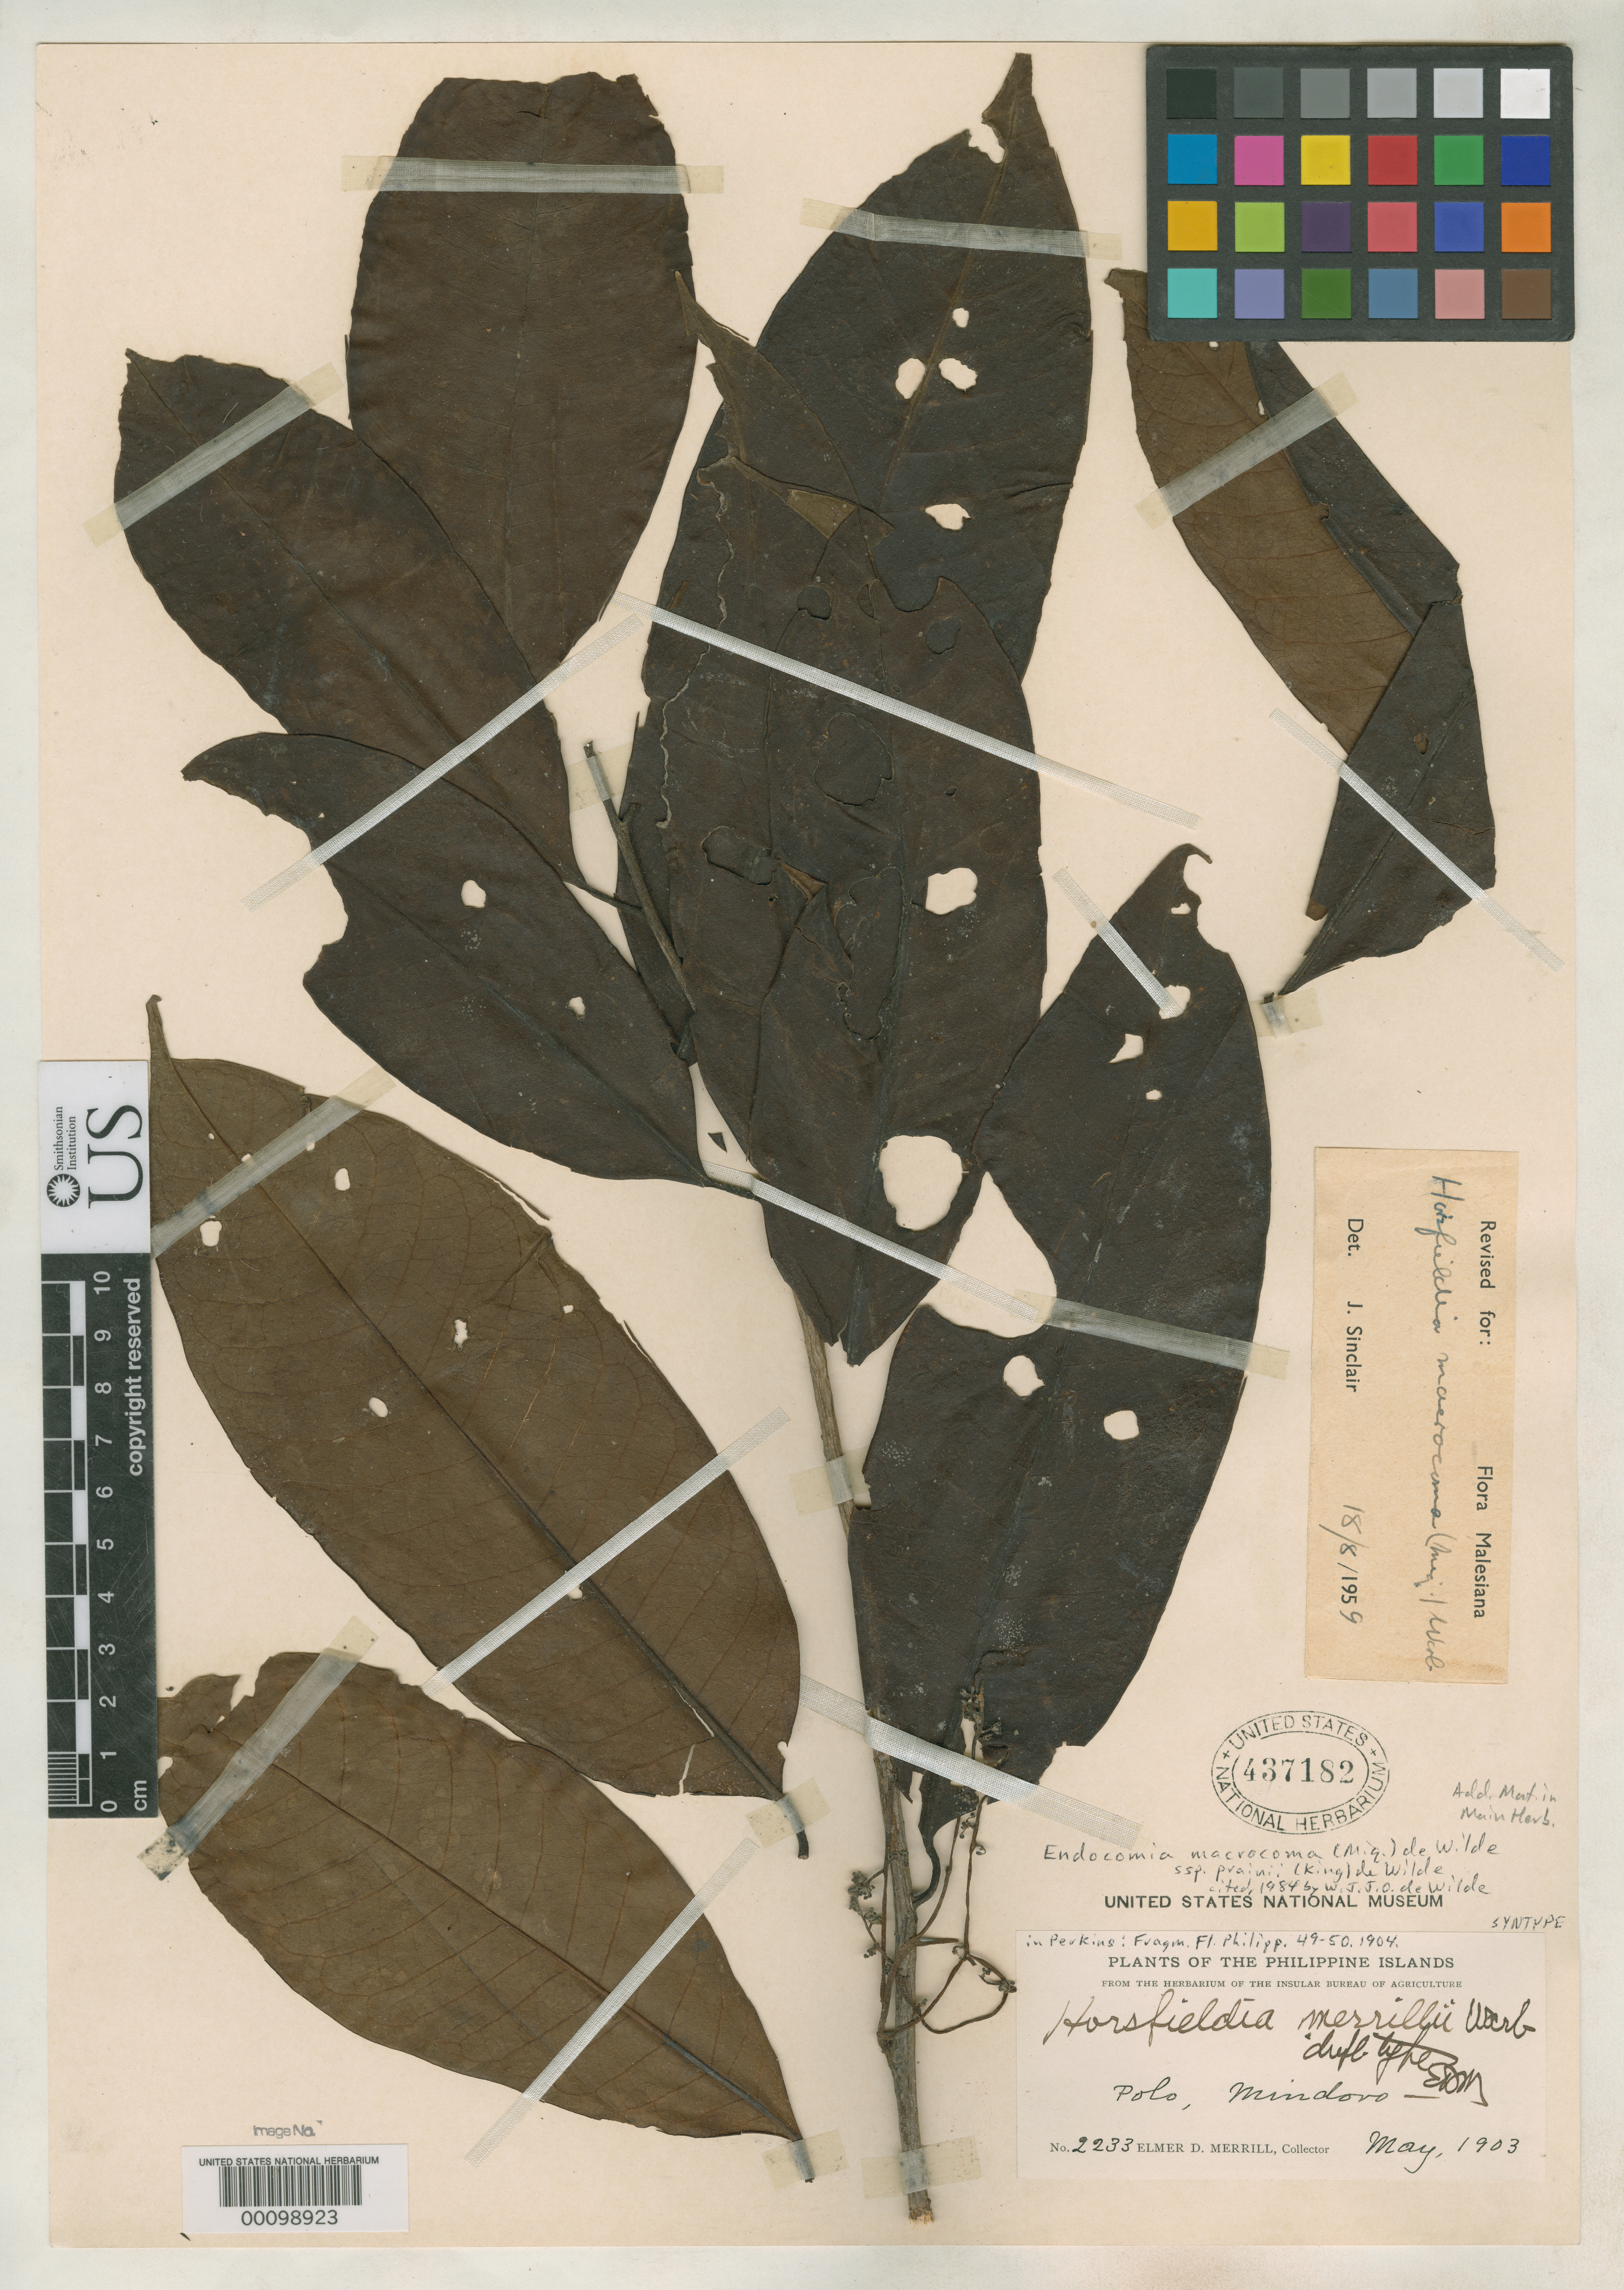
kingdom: Plantae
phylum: Tracheophyta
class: Magnoliopsida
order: Magnoliales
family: Myristicaceae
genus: Horsfieldia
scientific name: Horsfieldia merrillii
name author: Warb. in Perkins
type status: Syntype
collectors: E. D. Merrill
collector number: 2233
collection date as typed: May 1903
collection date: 1903-05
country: Philippines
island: Mindoro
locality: Polo.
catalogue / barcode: US 437182